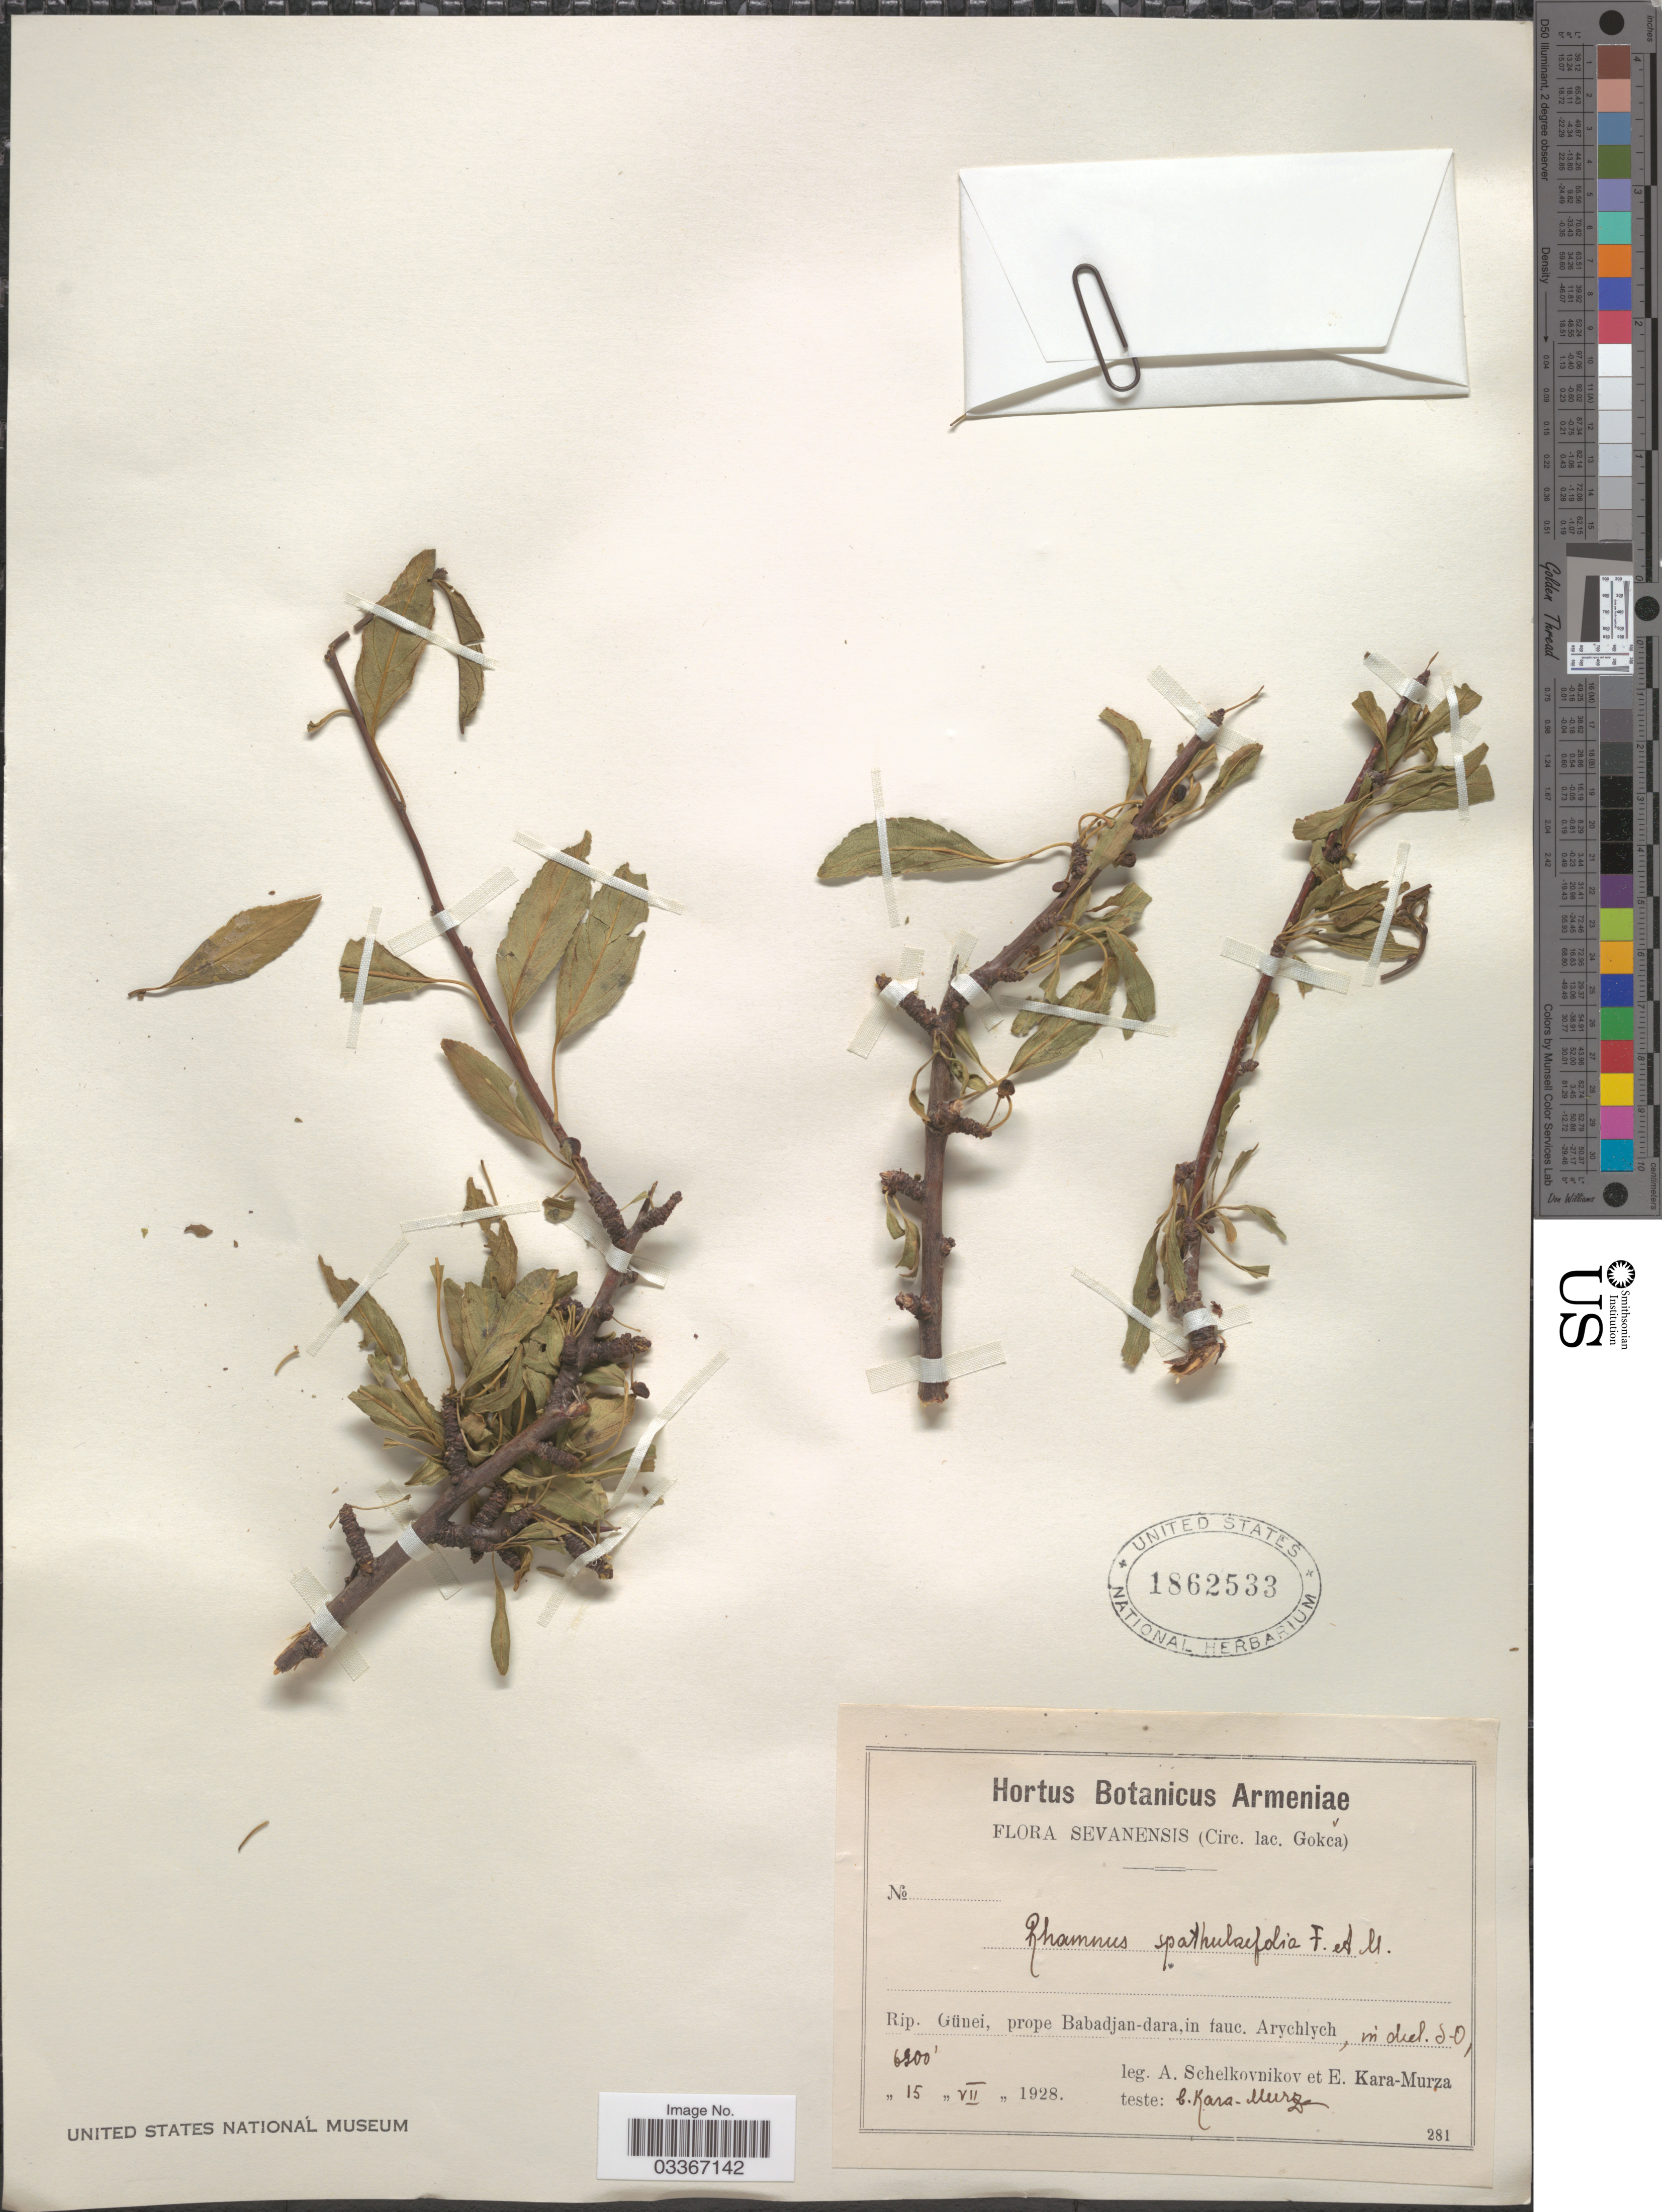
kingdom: Plantae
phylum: Tracheophyta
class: Magnoliopsida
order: Rosales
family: Rhamnaceae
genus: Rhamnus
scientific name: Rhamnus spathulifolia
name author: Fisch. & C.A. Mey.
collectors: A. B. Schelkovnikov & E. Kara-Murza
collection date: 1928-07-15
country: Armenia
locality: Sevanensis (Circ. lac. Gokča). Rip. Günei, prope Babadjan-dara, in fauc. Arychlych, in dicl. S-O.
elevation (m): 2103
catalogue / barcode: US 1862533